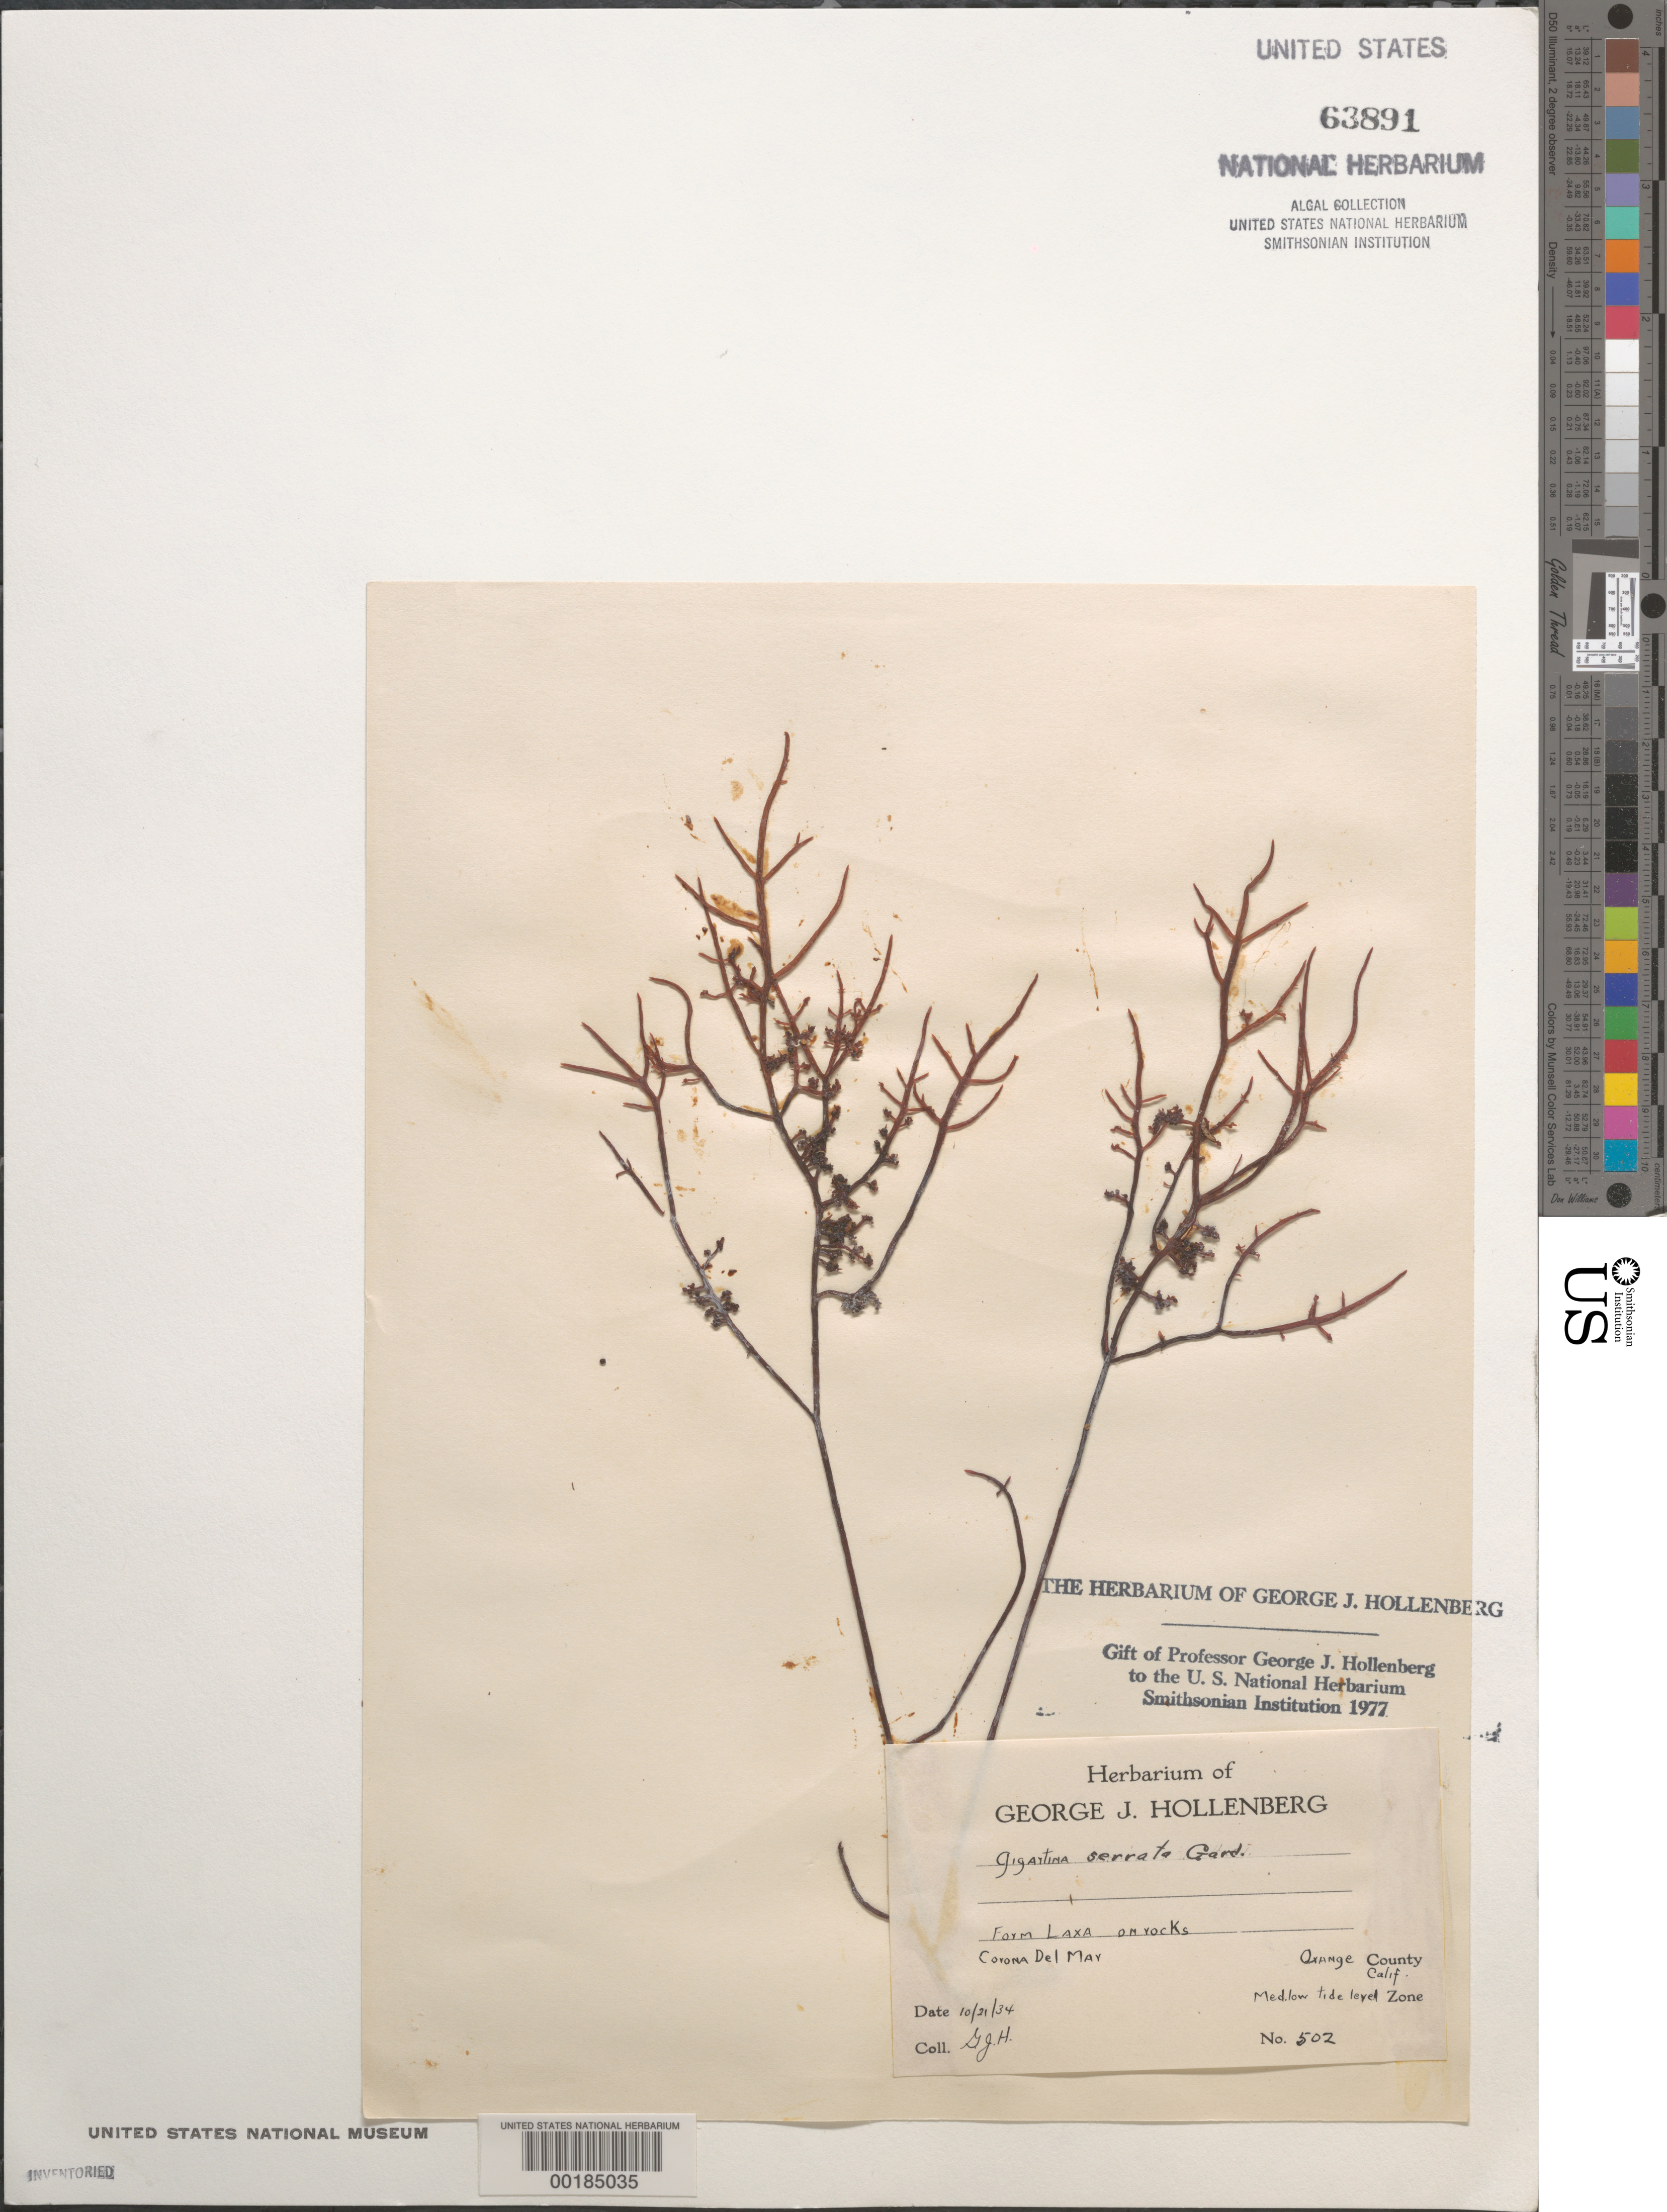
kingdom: Plantae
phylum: Rhodophyta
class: Florideophyceae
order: Gigartinales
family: Gigartinaceae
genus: Chondracanthus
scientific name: Chondracanthus serratus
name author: (N.L. Gardner) J.R. Hughey & Hommersand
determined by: Algae name updating Project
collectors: G. Hollenberg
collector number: GJH 502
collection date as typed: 21 Oct 1934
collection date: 1934-10-21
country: United States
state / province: California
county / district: Orange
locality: Corona del Mar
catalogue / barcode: US 63891